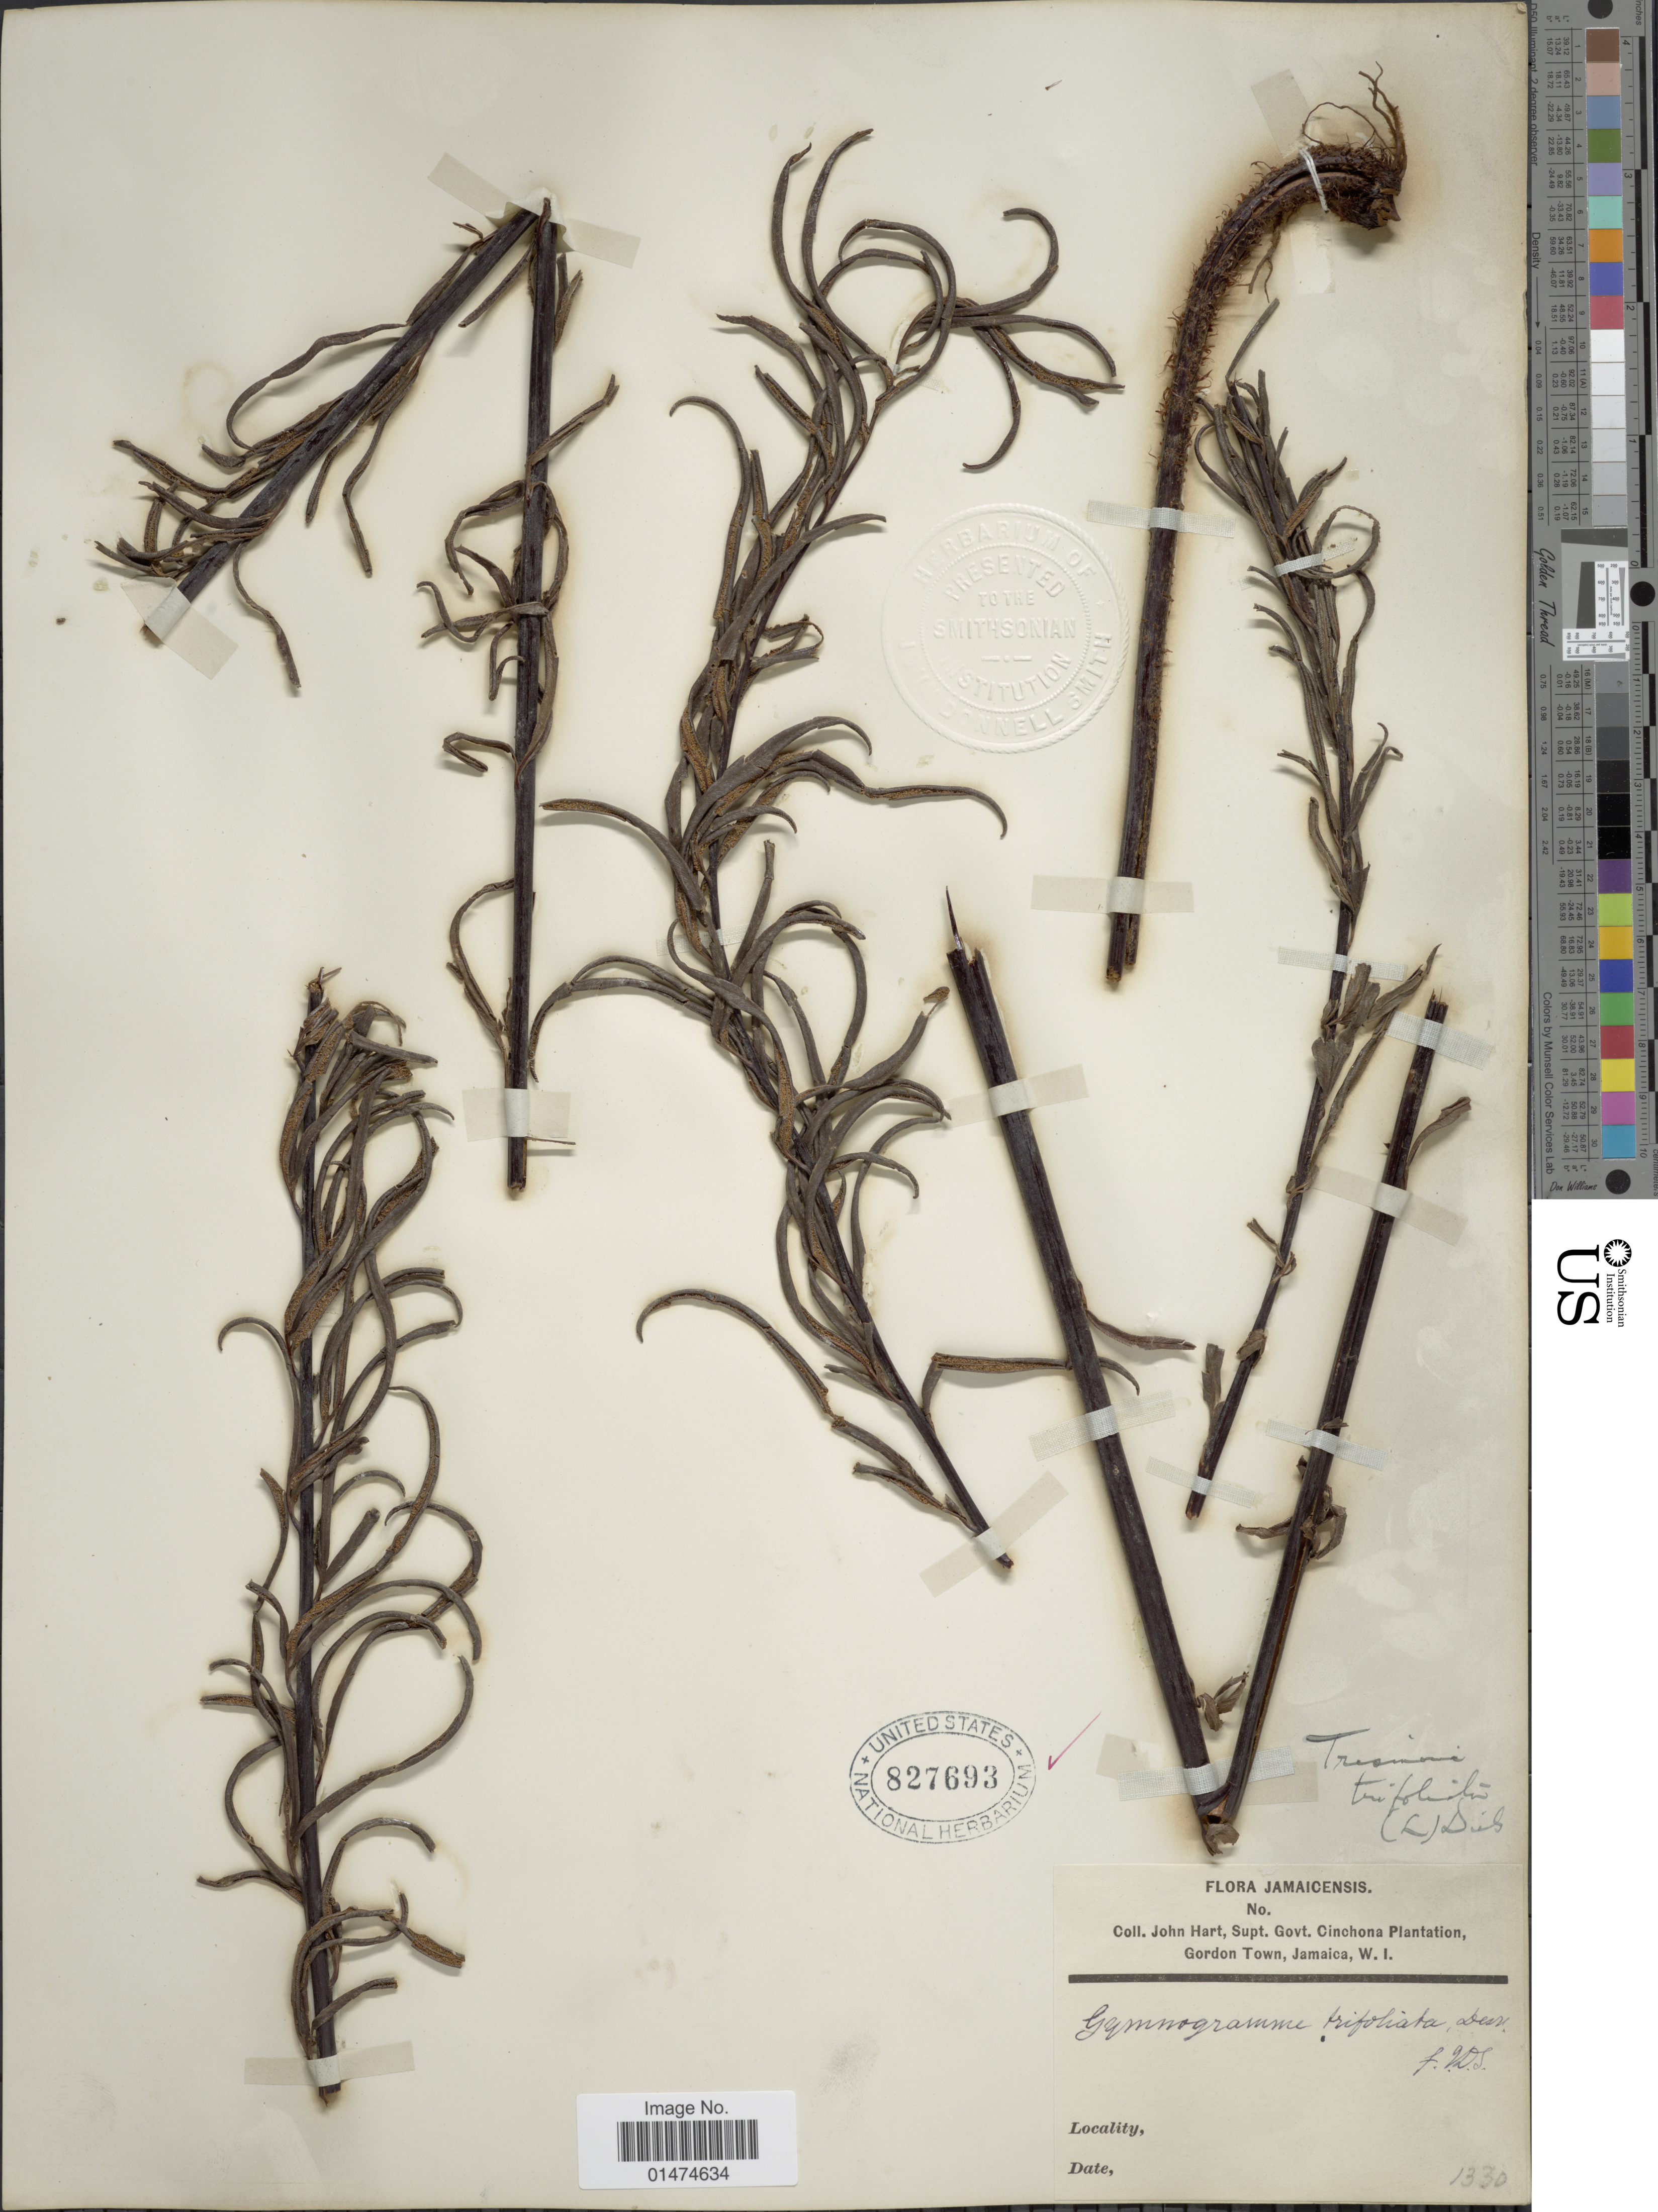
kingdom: Plantae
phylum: Tracheophyta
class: Polypodiopsida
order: Polypodiales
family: Pteridaceae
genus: Pityrogramma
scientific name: Pityrogramma trifoliata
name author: (L.) R.M. Tryon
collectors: J. H. Hart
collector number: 1330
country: Jamaica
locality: Cinchona Plantation, Gordon Town, Jamaica, W. I.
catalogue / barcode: US 827693